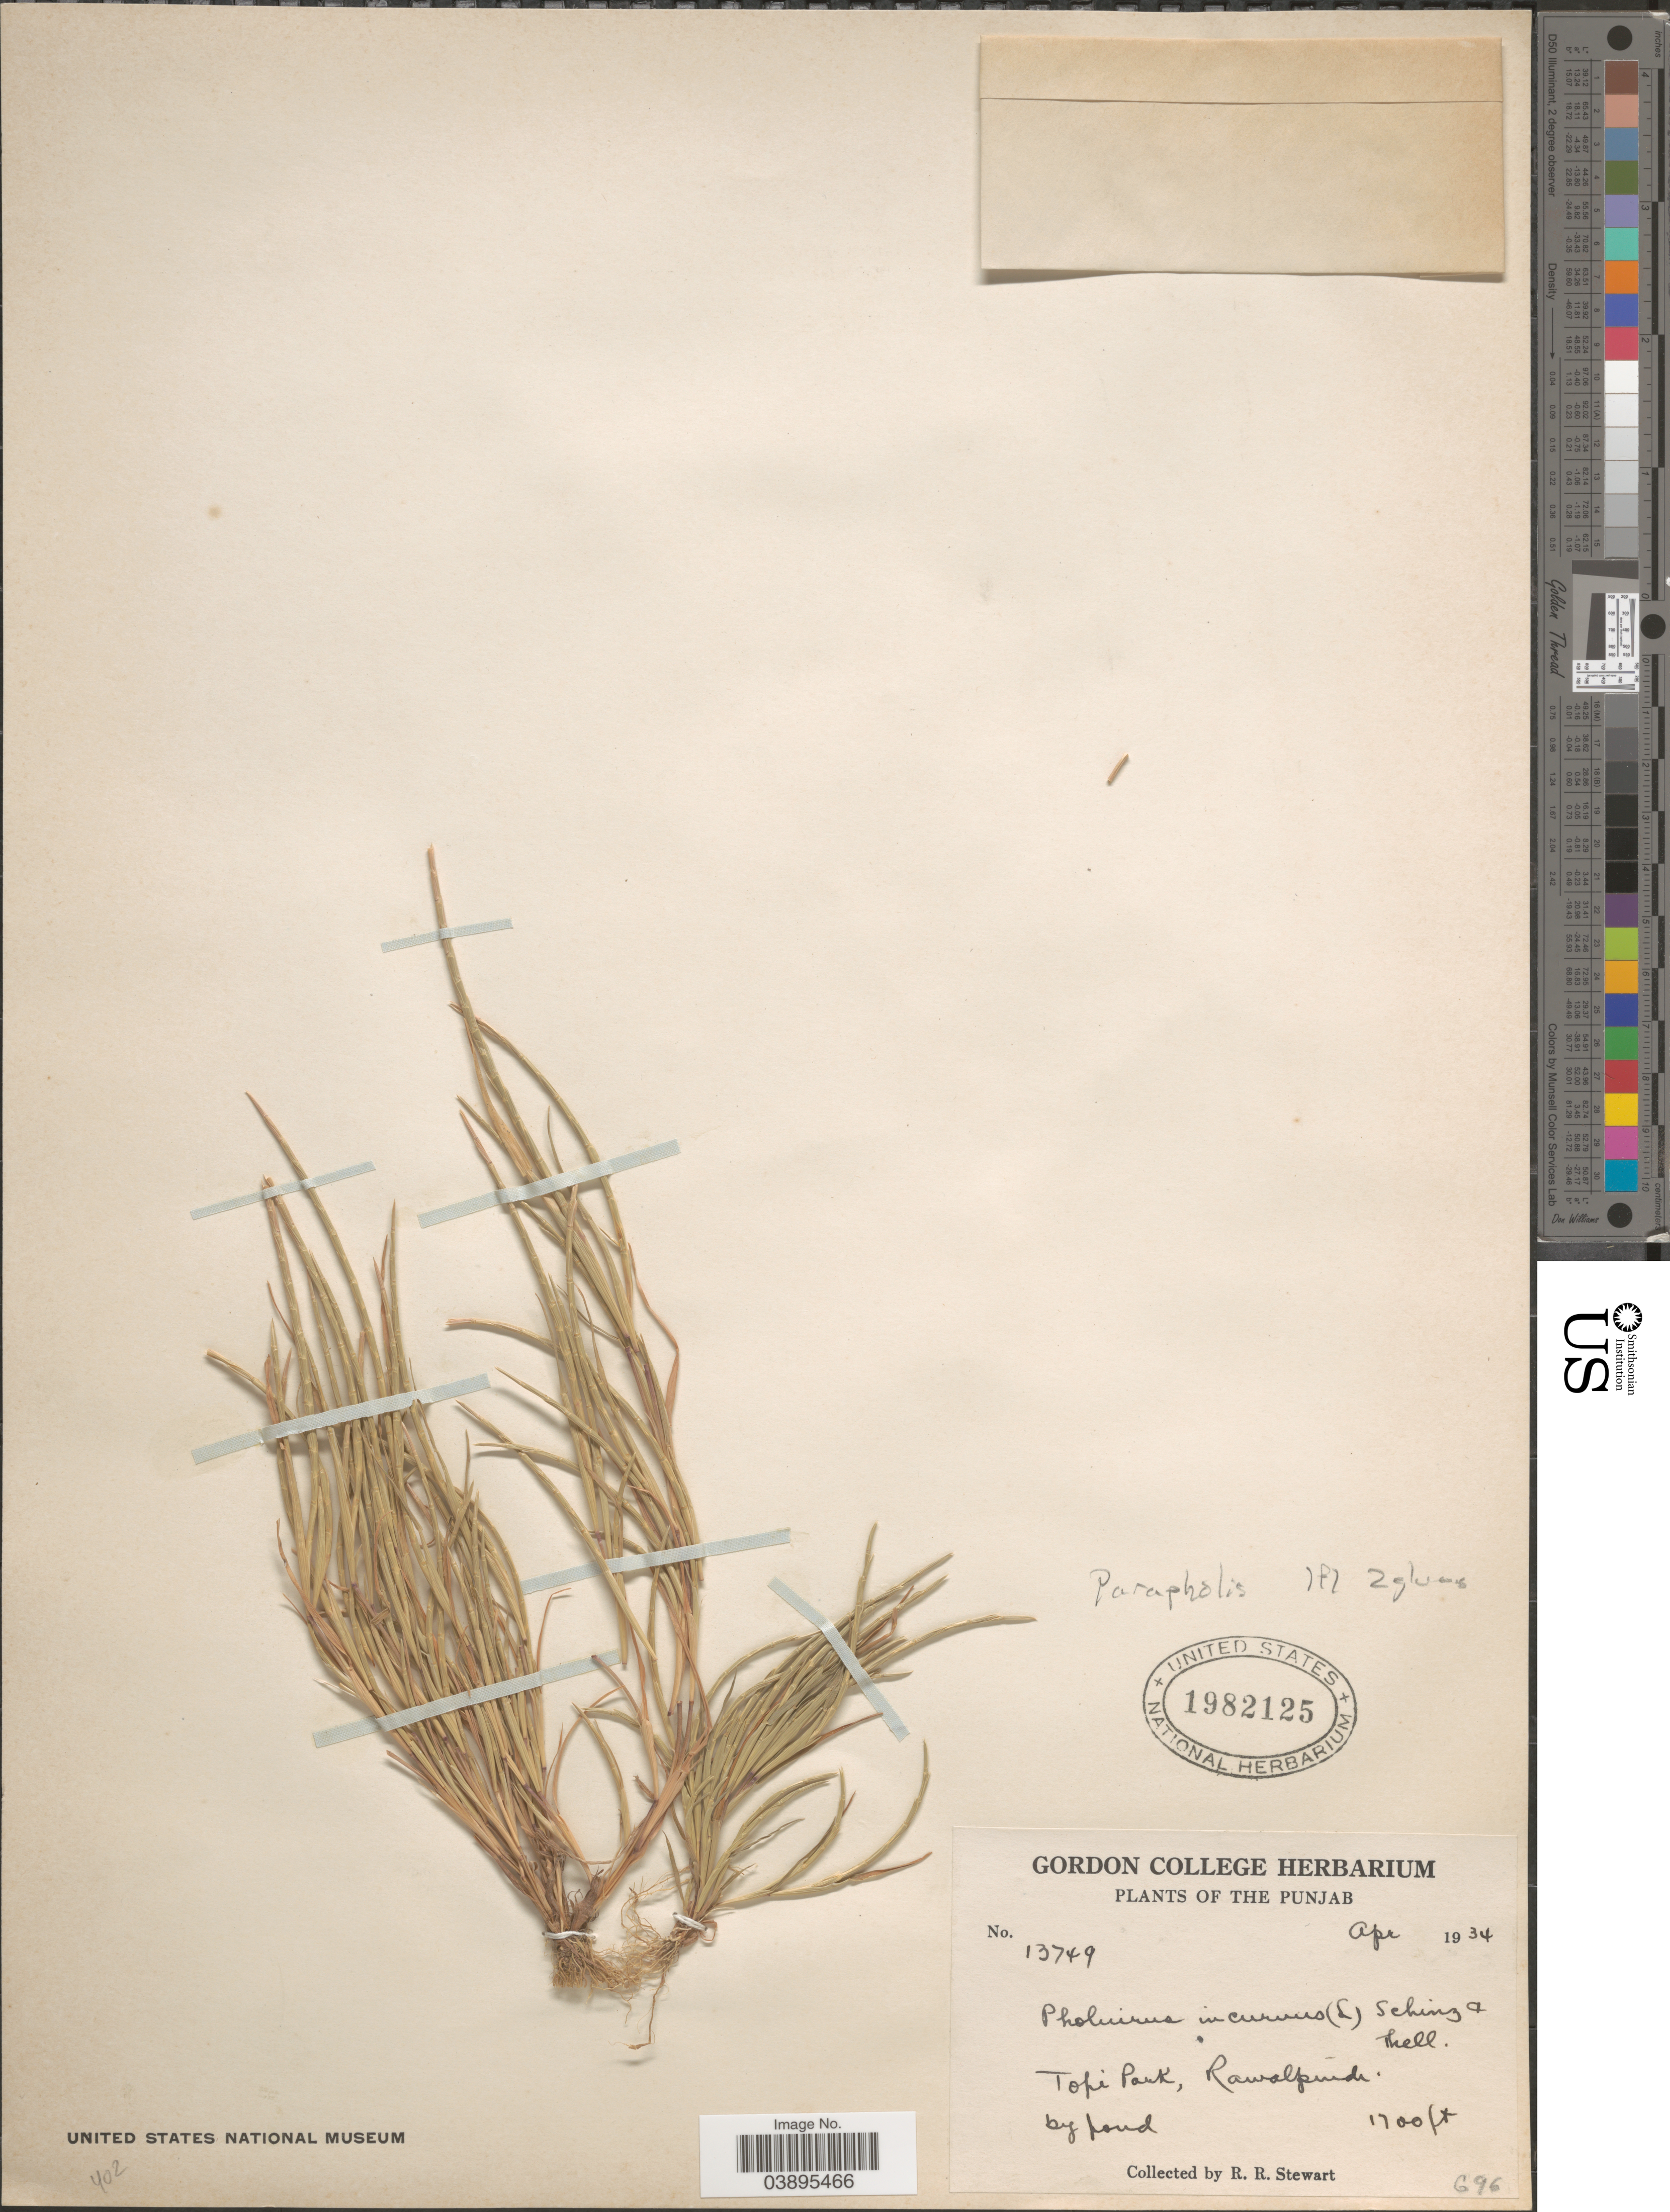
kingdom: Plantae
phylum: Tracheophyta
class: Liliopsida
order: Poales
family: Poaceae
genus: Parapholis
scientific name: Parapholis incurva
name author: (L.) C.E. Hubb.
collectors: R. Stewart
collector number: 13749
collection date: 1934-04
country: Pakistan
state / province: Punjab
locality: Topi Park Rawalpindi.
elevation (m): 518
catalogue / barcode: US 1982125